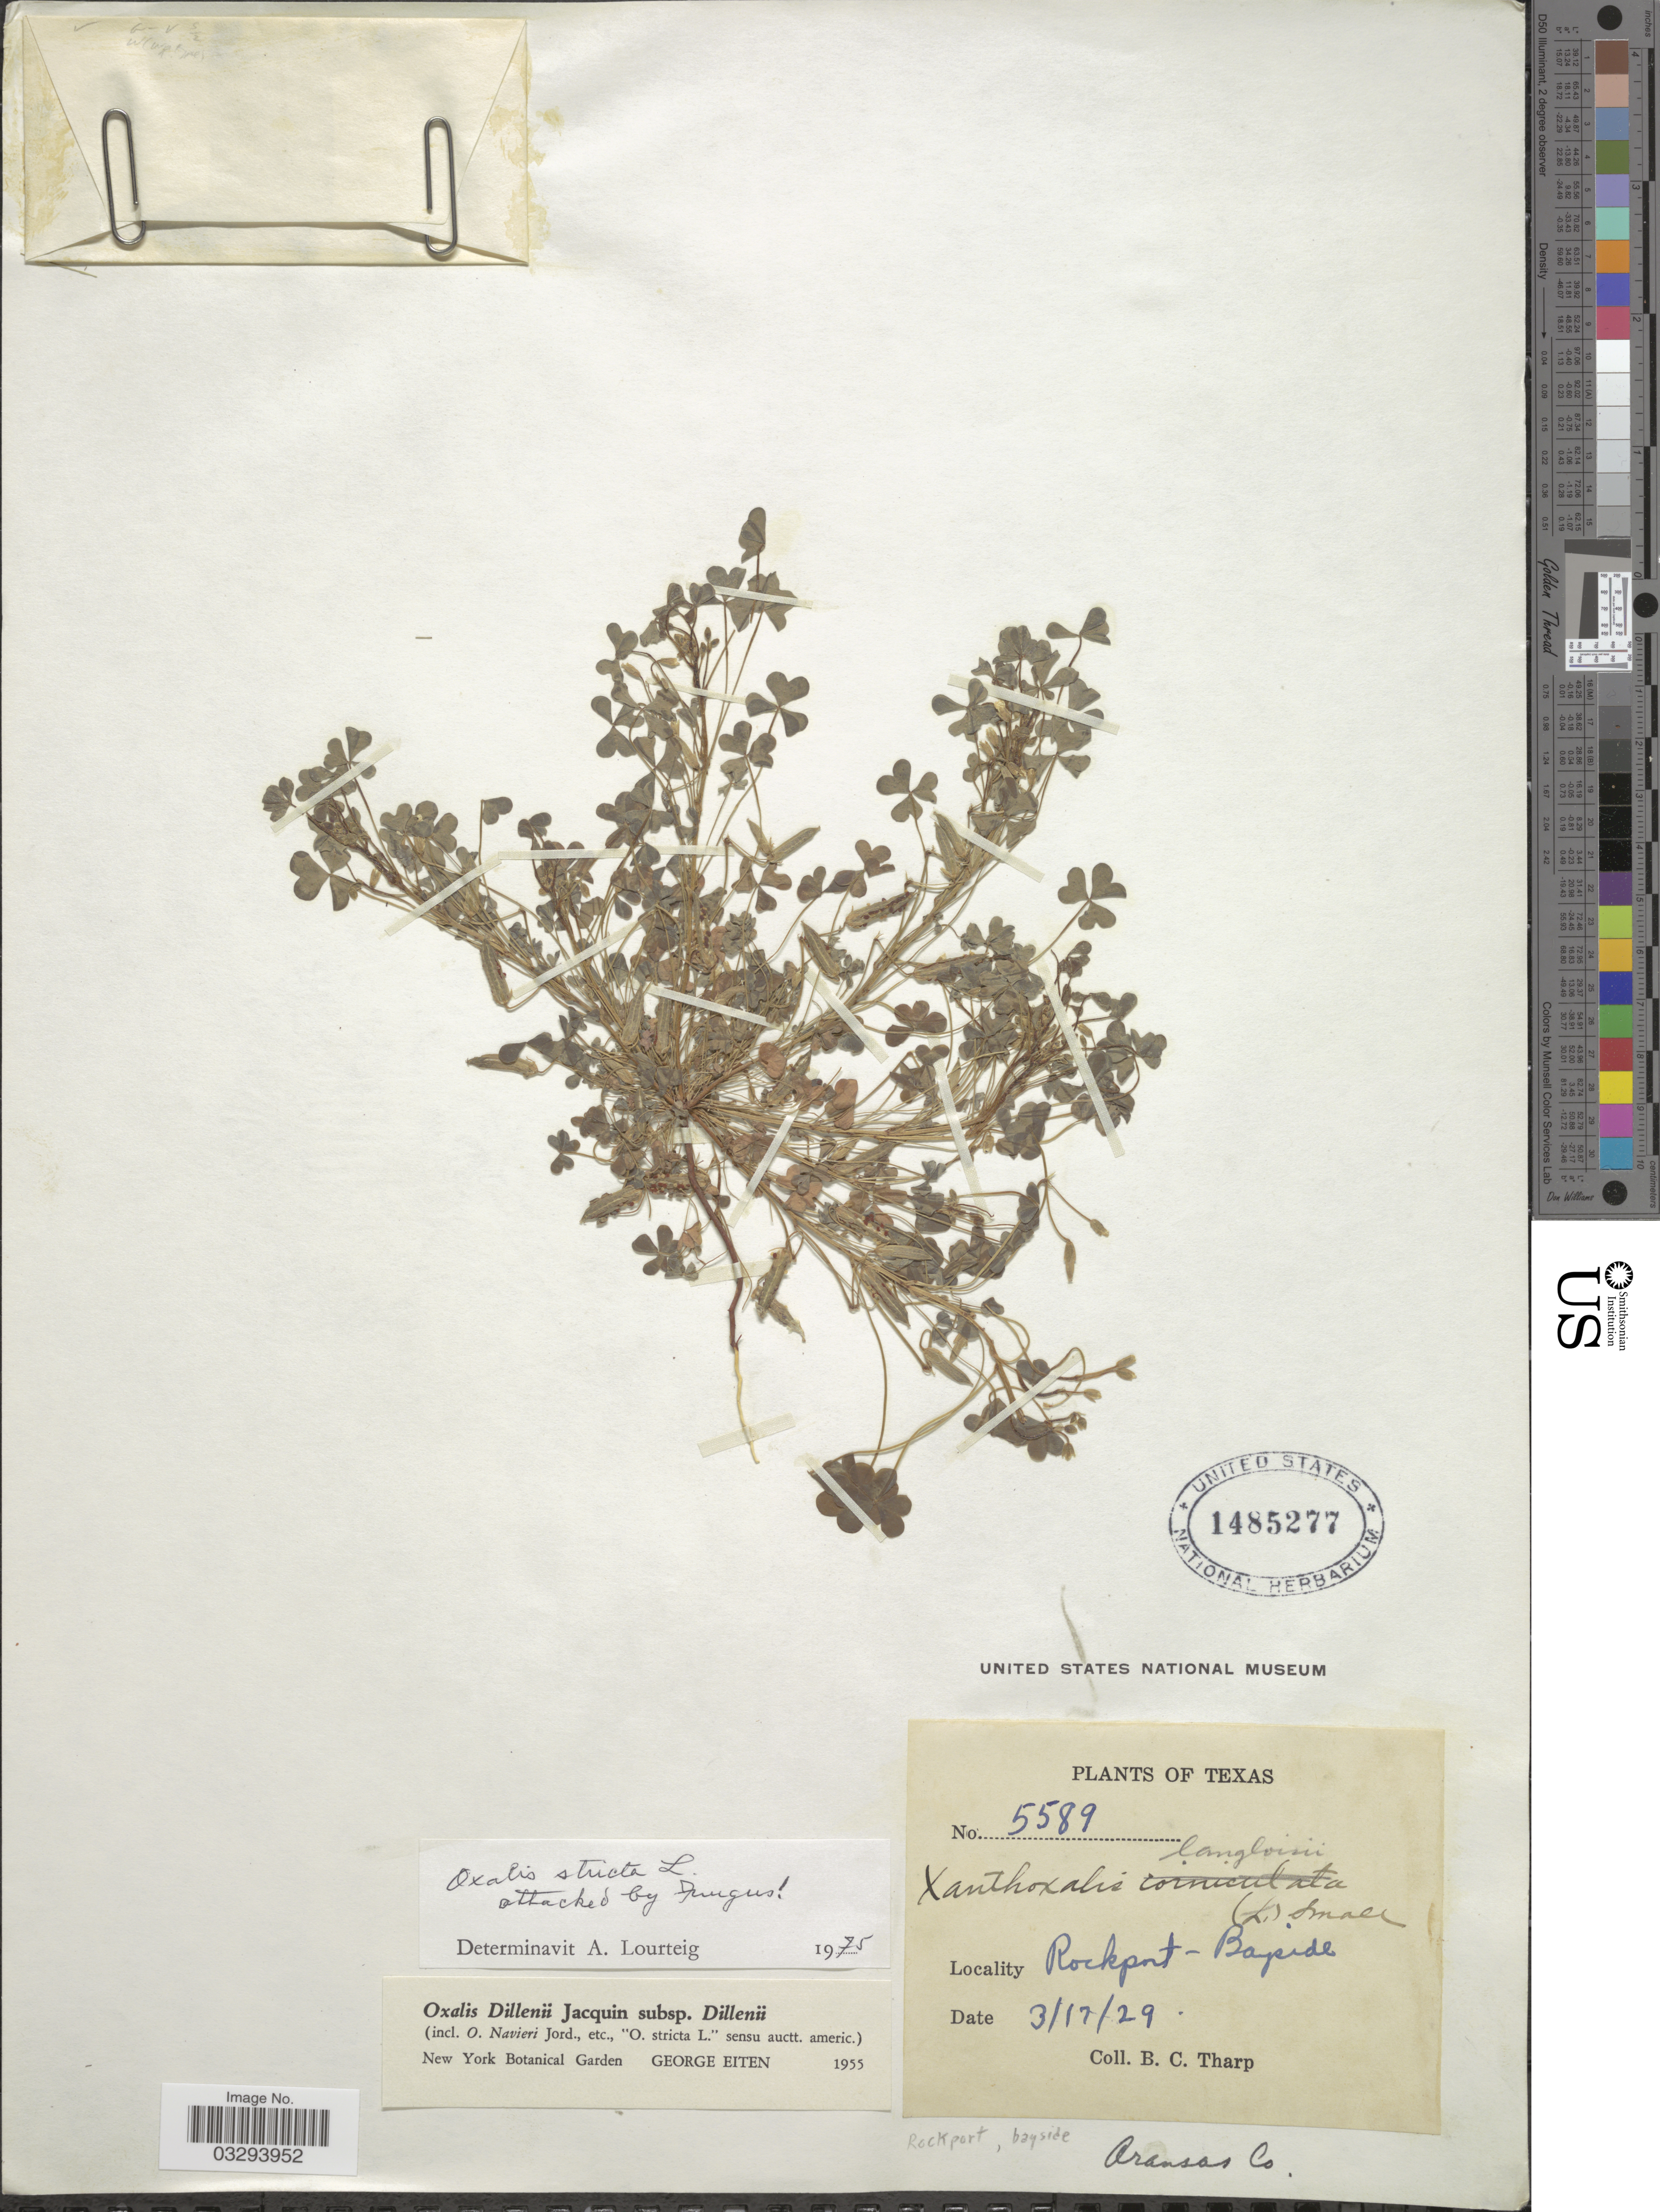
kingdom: Plantae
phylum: Tracheophyta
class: Magnoliopsida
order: Oxalidales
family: Oxalidaceae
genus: Oxalis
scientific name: Oxalis stricta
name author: L.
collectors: B. C. Tharp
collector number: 5589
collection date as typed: Transcribed d/m/y: 17/3/29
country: United States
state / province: Texas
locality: Rockport - Bayside. Aransas Co.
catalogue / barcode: US 1485277